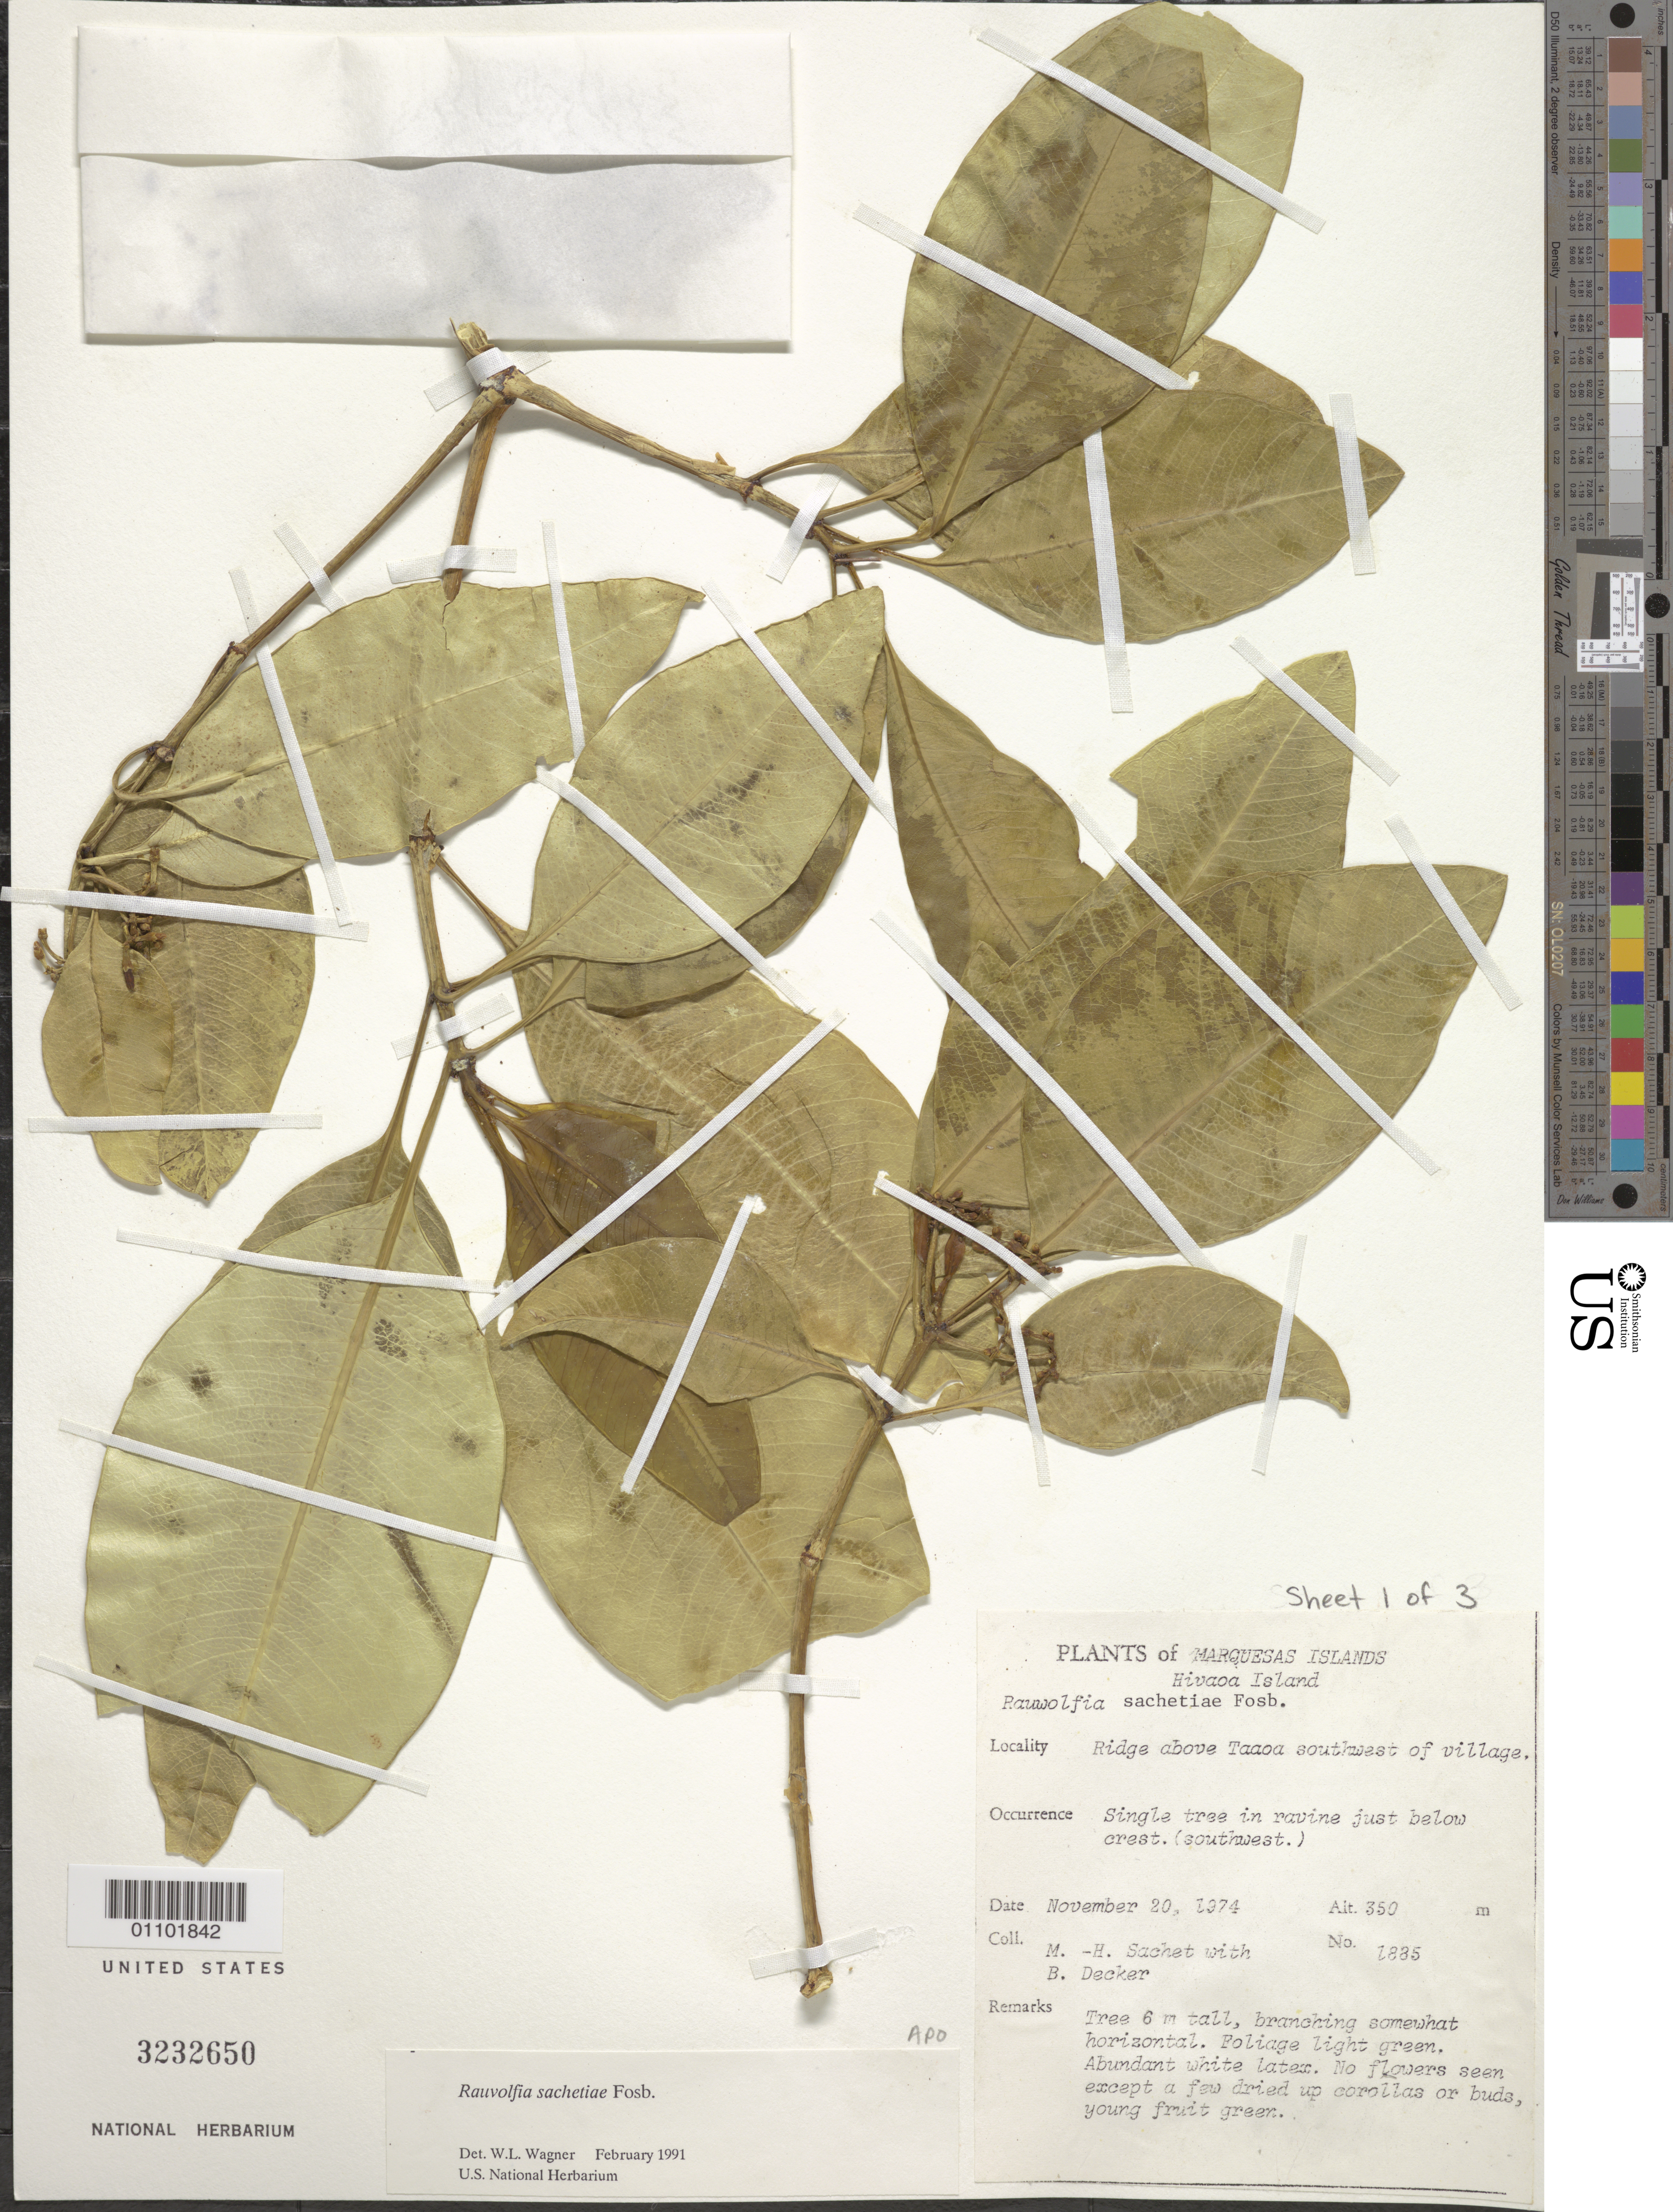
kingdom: Plantae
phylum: Tracheophyta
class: Magnoliopsida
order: Gentianales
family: Apocynaceae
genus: Rauvolfia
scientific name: Rauvolfia sachetiae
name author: Fosberg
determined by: Lorence, David H., (PTBG), National Tropical Botanical Garden (UNITED STATES)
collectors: M.-H. Sachet & B. G. Decker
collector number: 1885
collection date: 1974-11-20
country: French Polynesia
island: Hiva Oa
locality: Ridge above Taaoa, SW of village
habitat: Single tree in ravine just below crest (southwest)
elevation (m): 350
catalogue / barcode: US 3232650